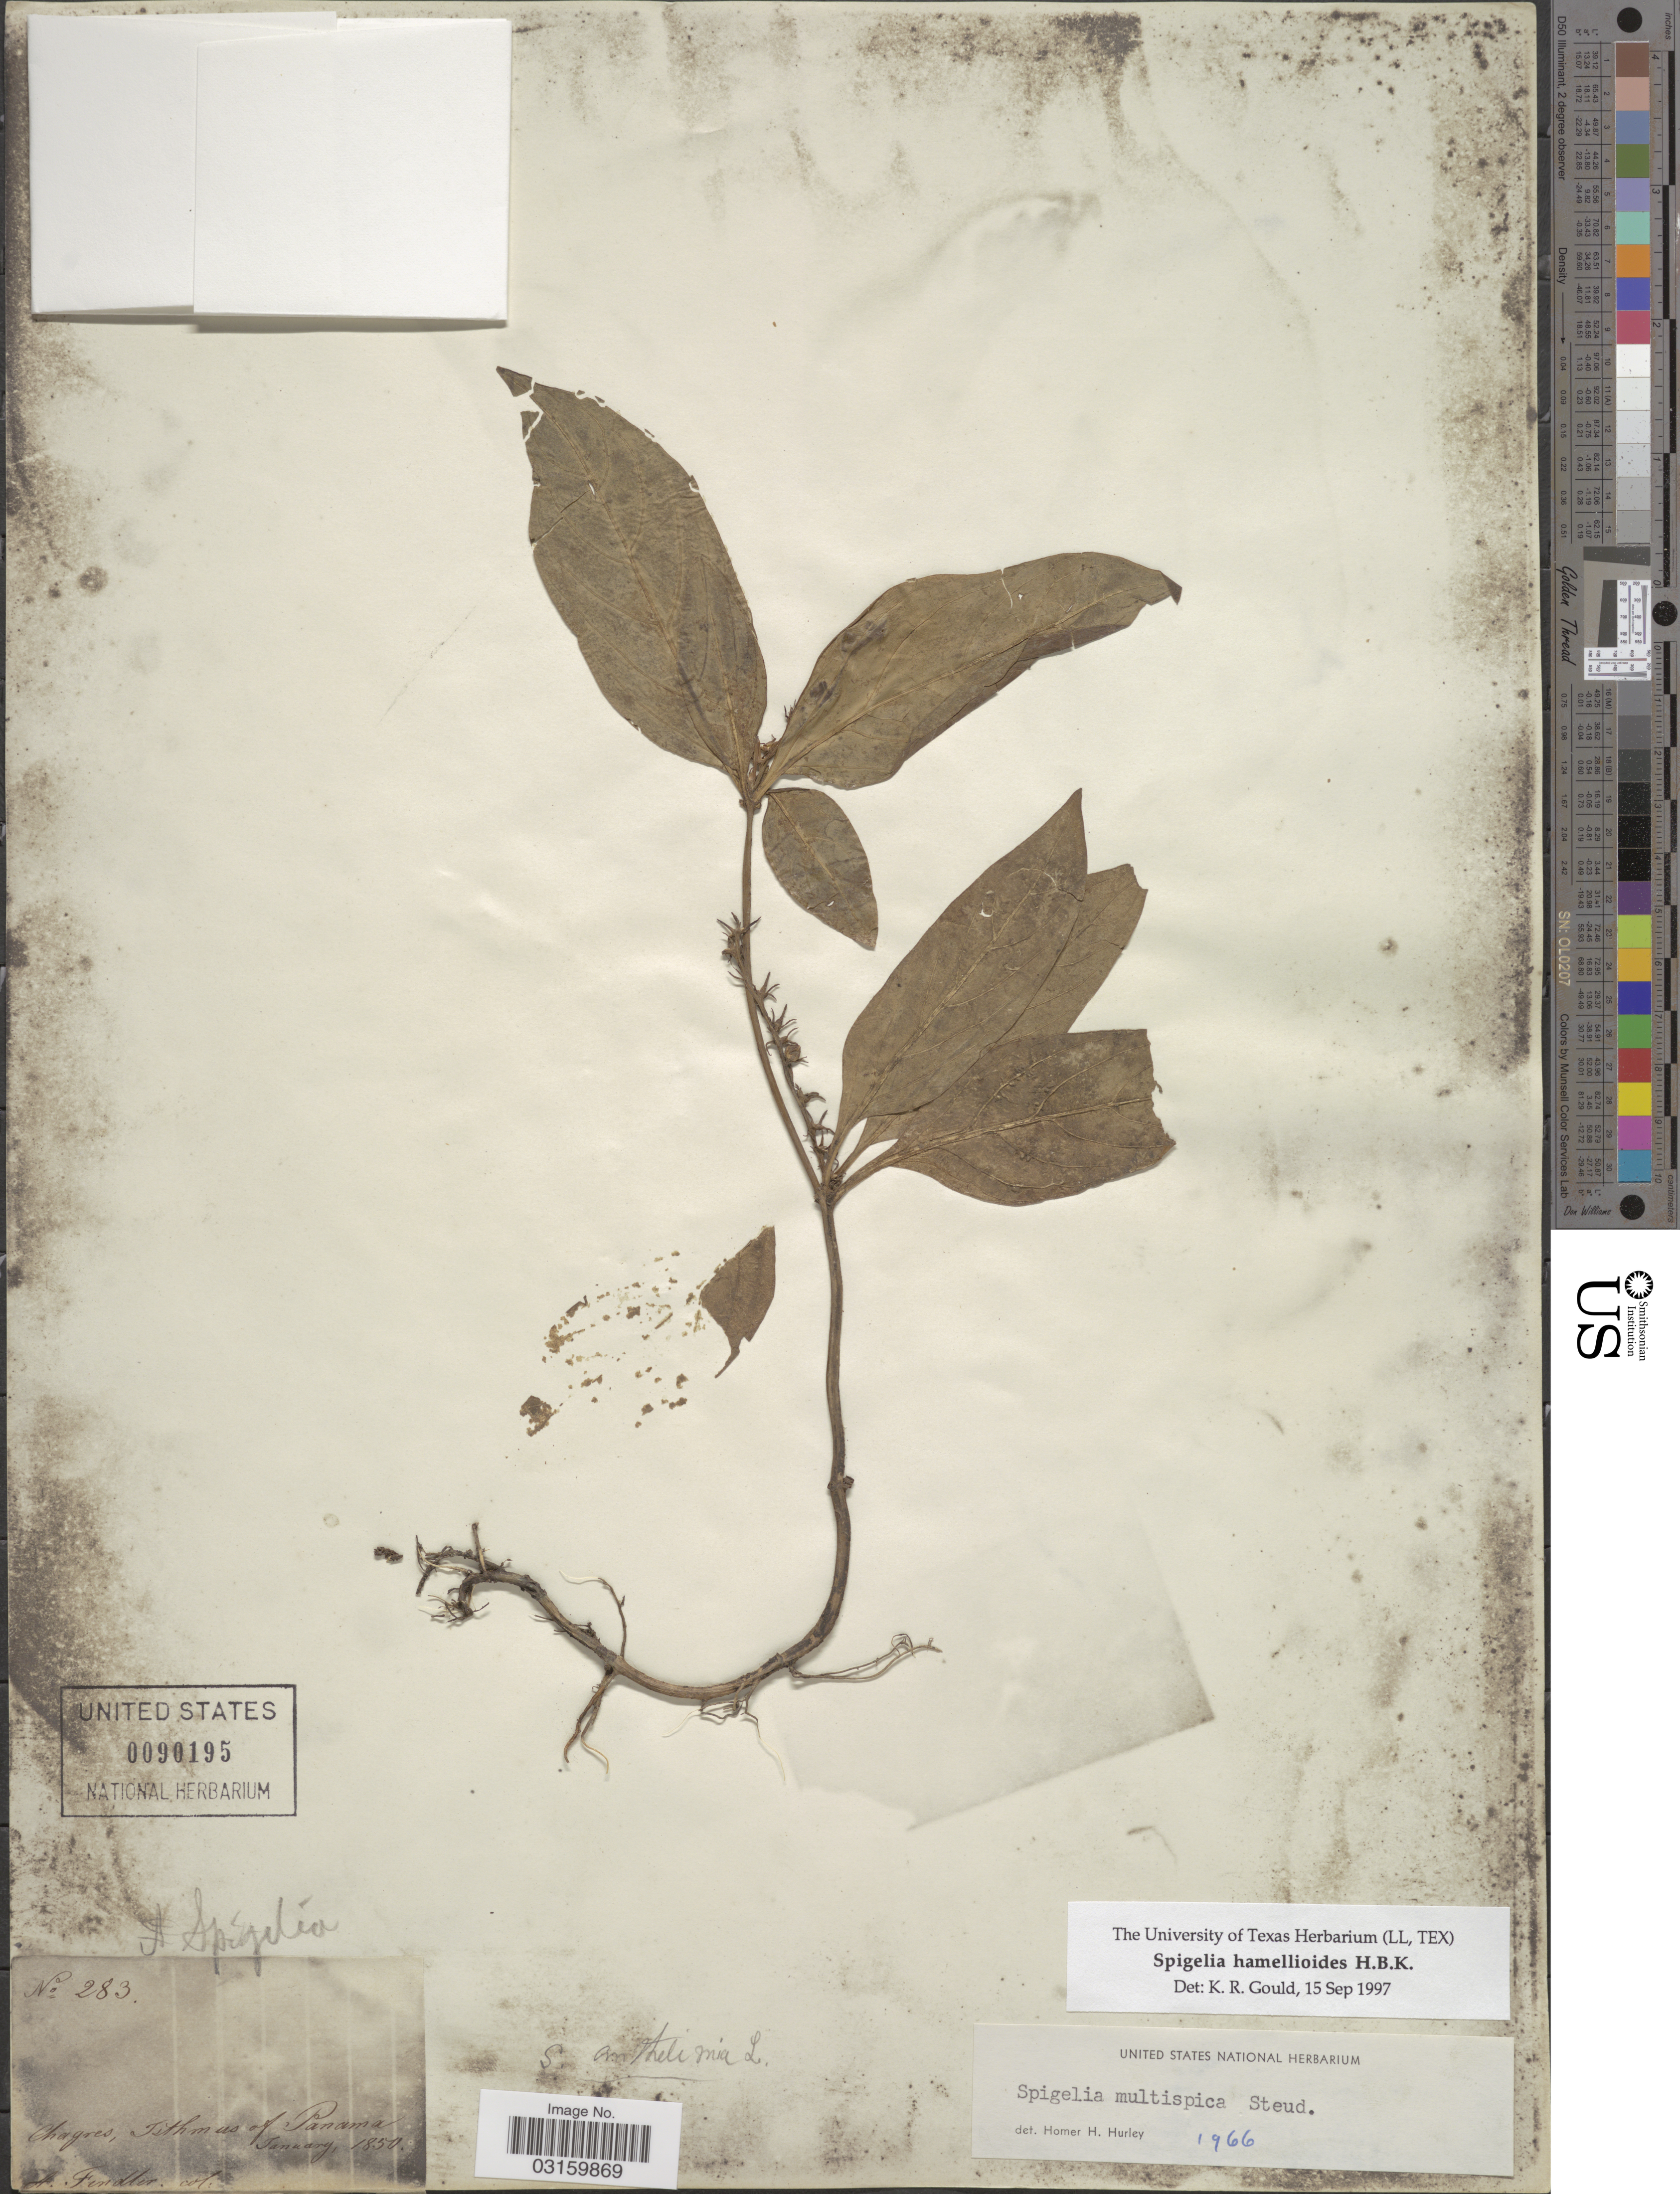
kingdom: Plantae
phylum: Tracheophyta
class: Magnoliopsida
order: Gentianales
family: Loganiaceae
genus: Spigelia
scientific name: Spigelia hamelioides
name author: Kunth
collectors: A. Fendler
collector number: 283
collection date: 1850-01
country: Panama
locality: Chagres, Isthmus of Panama.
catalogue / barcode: US 90195